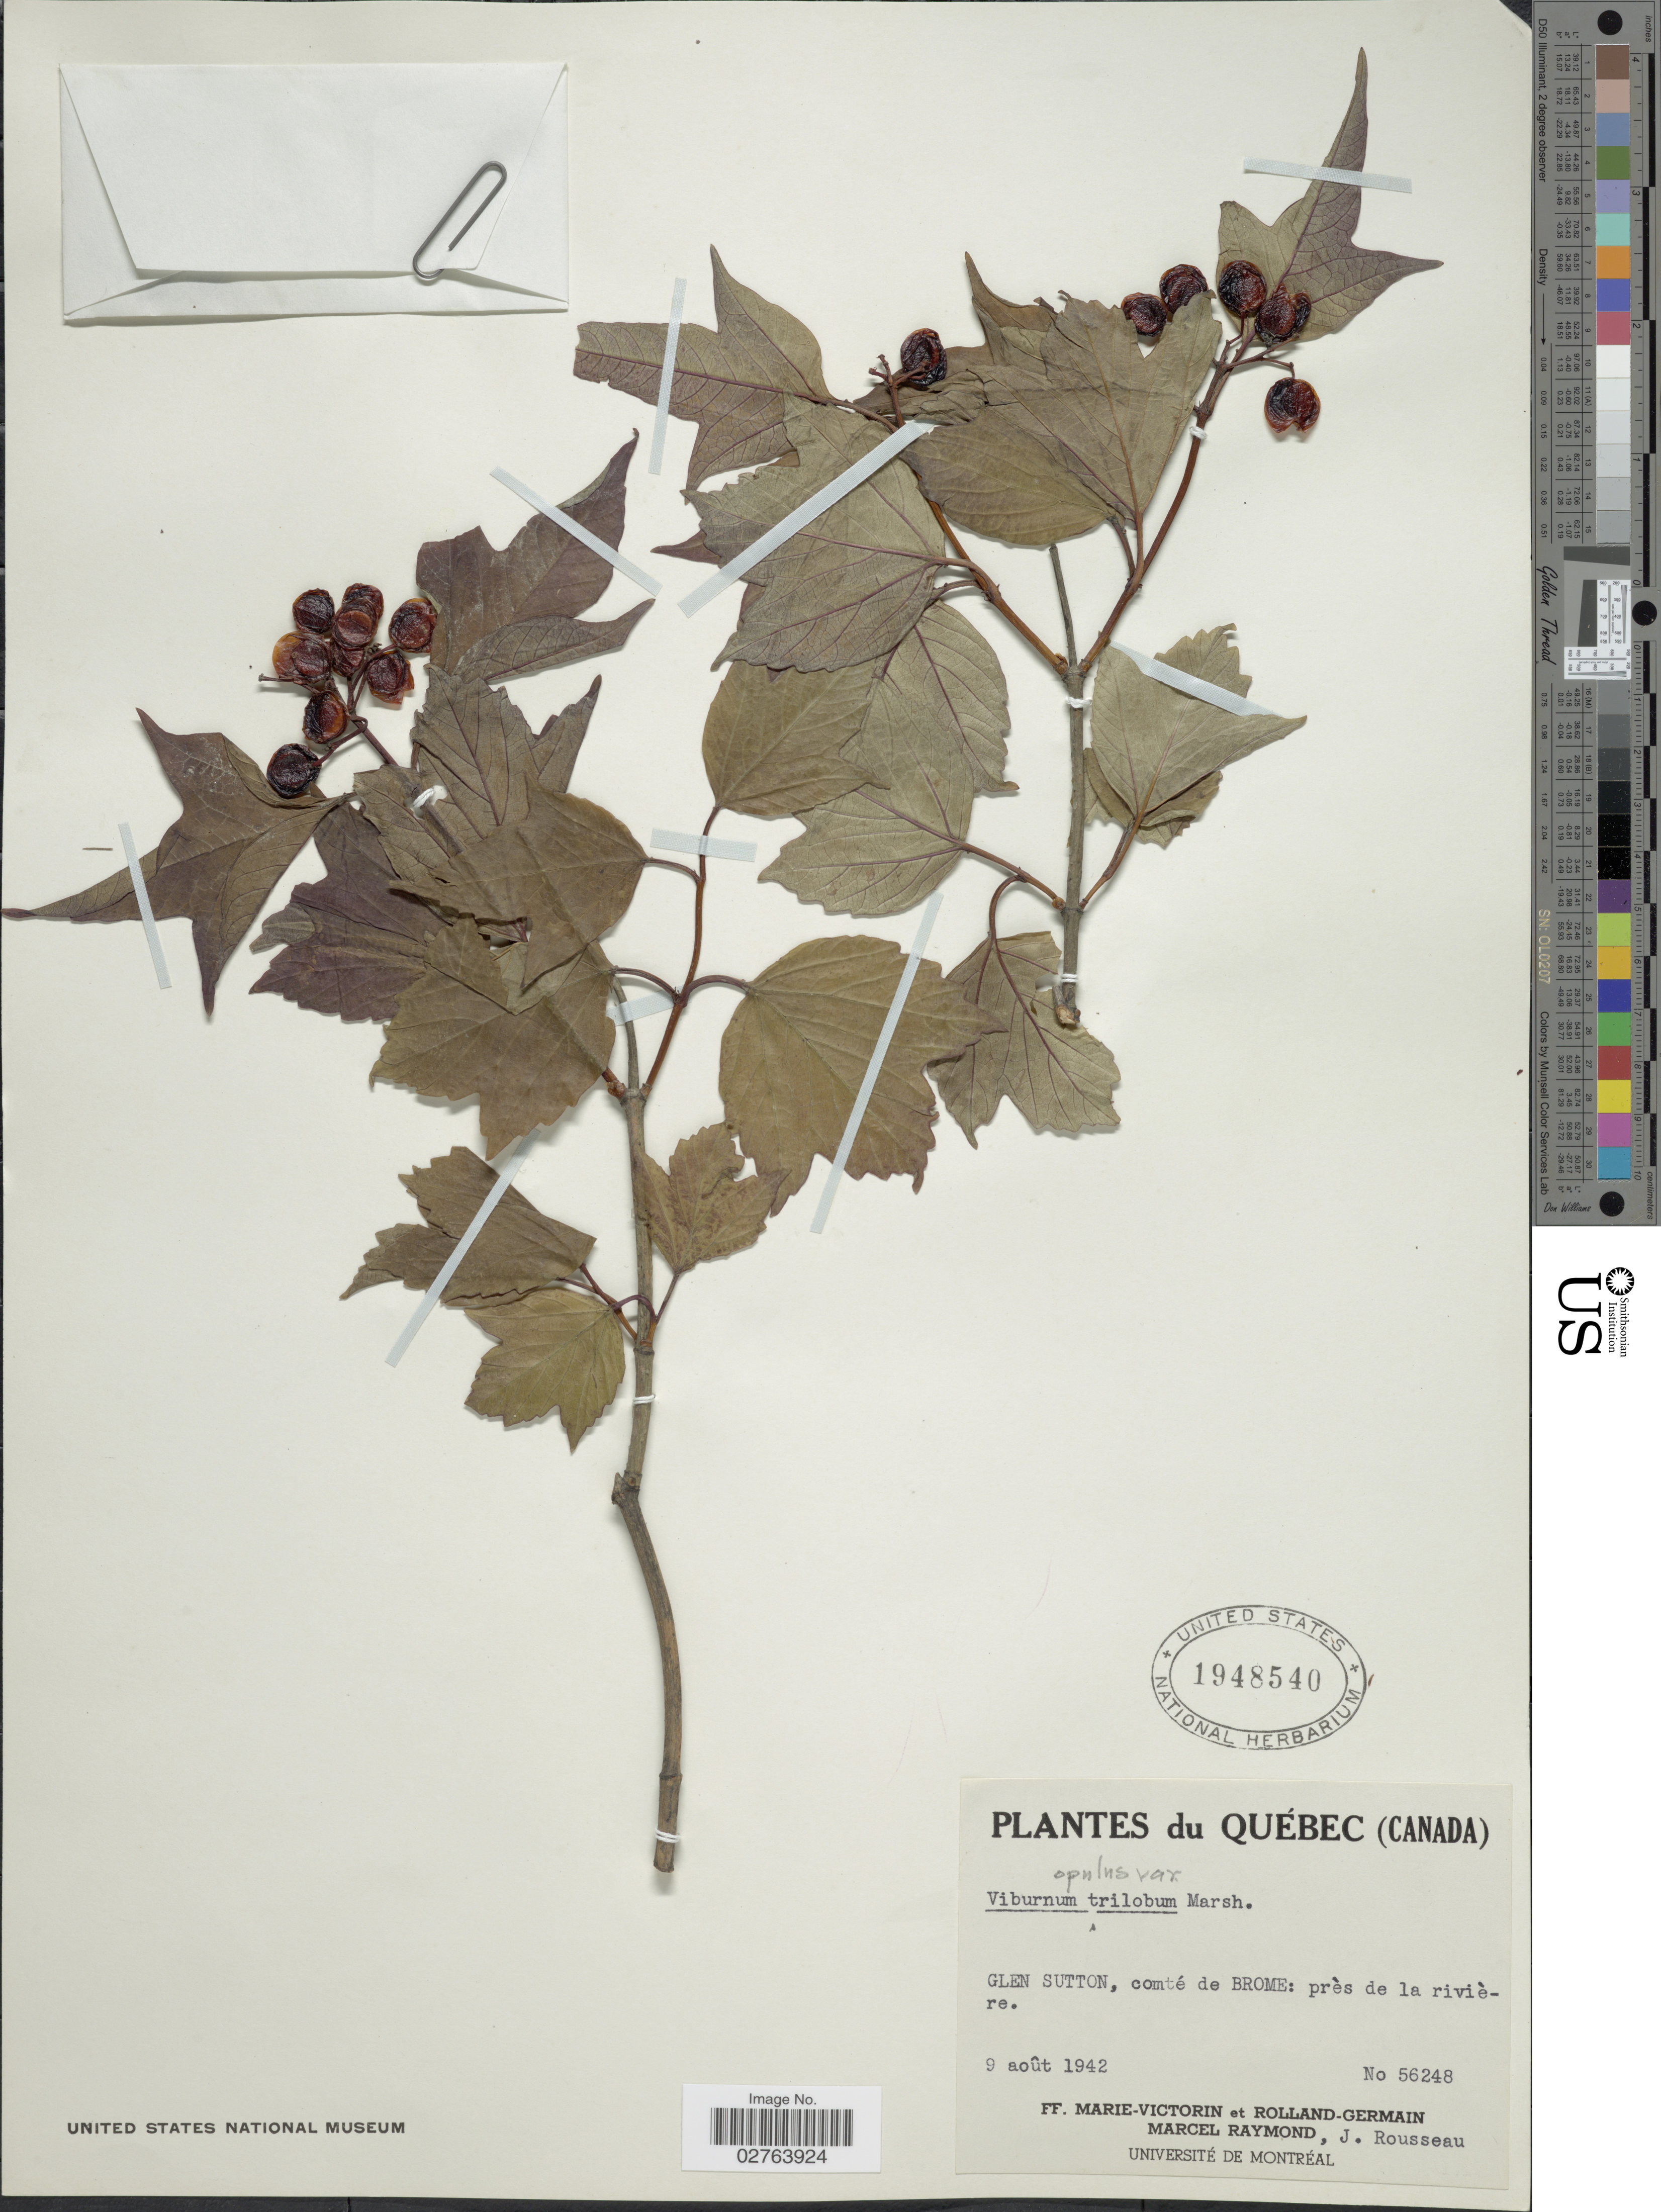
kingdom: Plantae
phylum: Tracheophyta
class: Magnoliopsida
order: Dipsacales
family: Viburnaceae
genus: Viburnum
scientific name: Viburnum opulus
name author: L.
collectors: F. Marie-Victorin, Rolland-Germain, M. Raymond & J. Rousseau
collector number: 56248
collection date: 1942-08-09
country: Canada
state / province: Quebec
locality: Glen Sutton, comté de Brome: près de la rivière.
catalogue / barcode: US 1948540